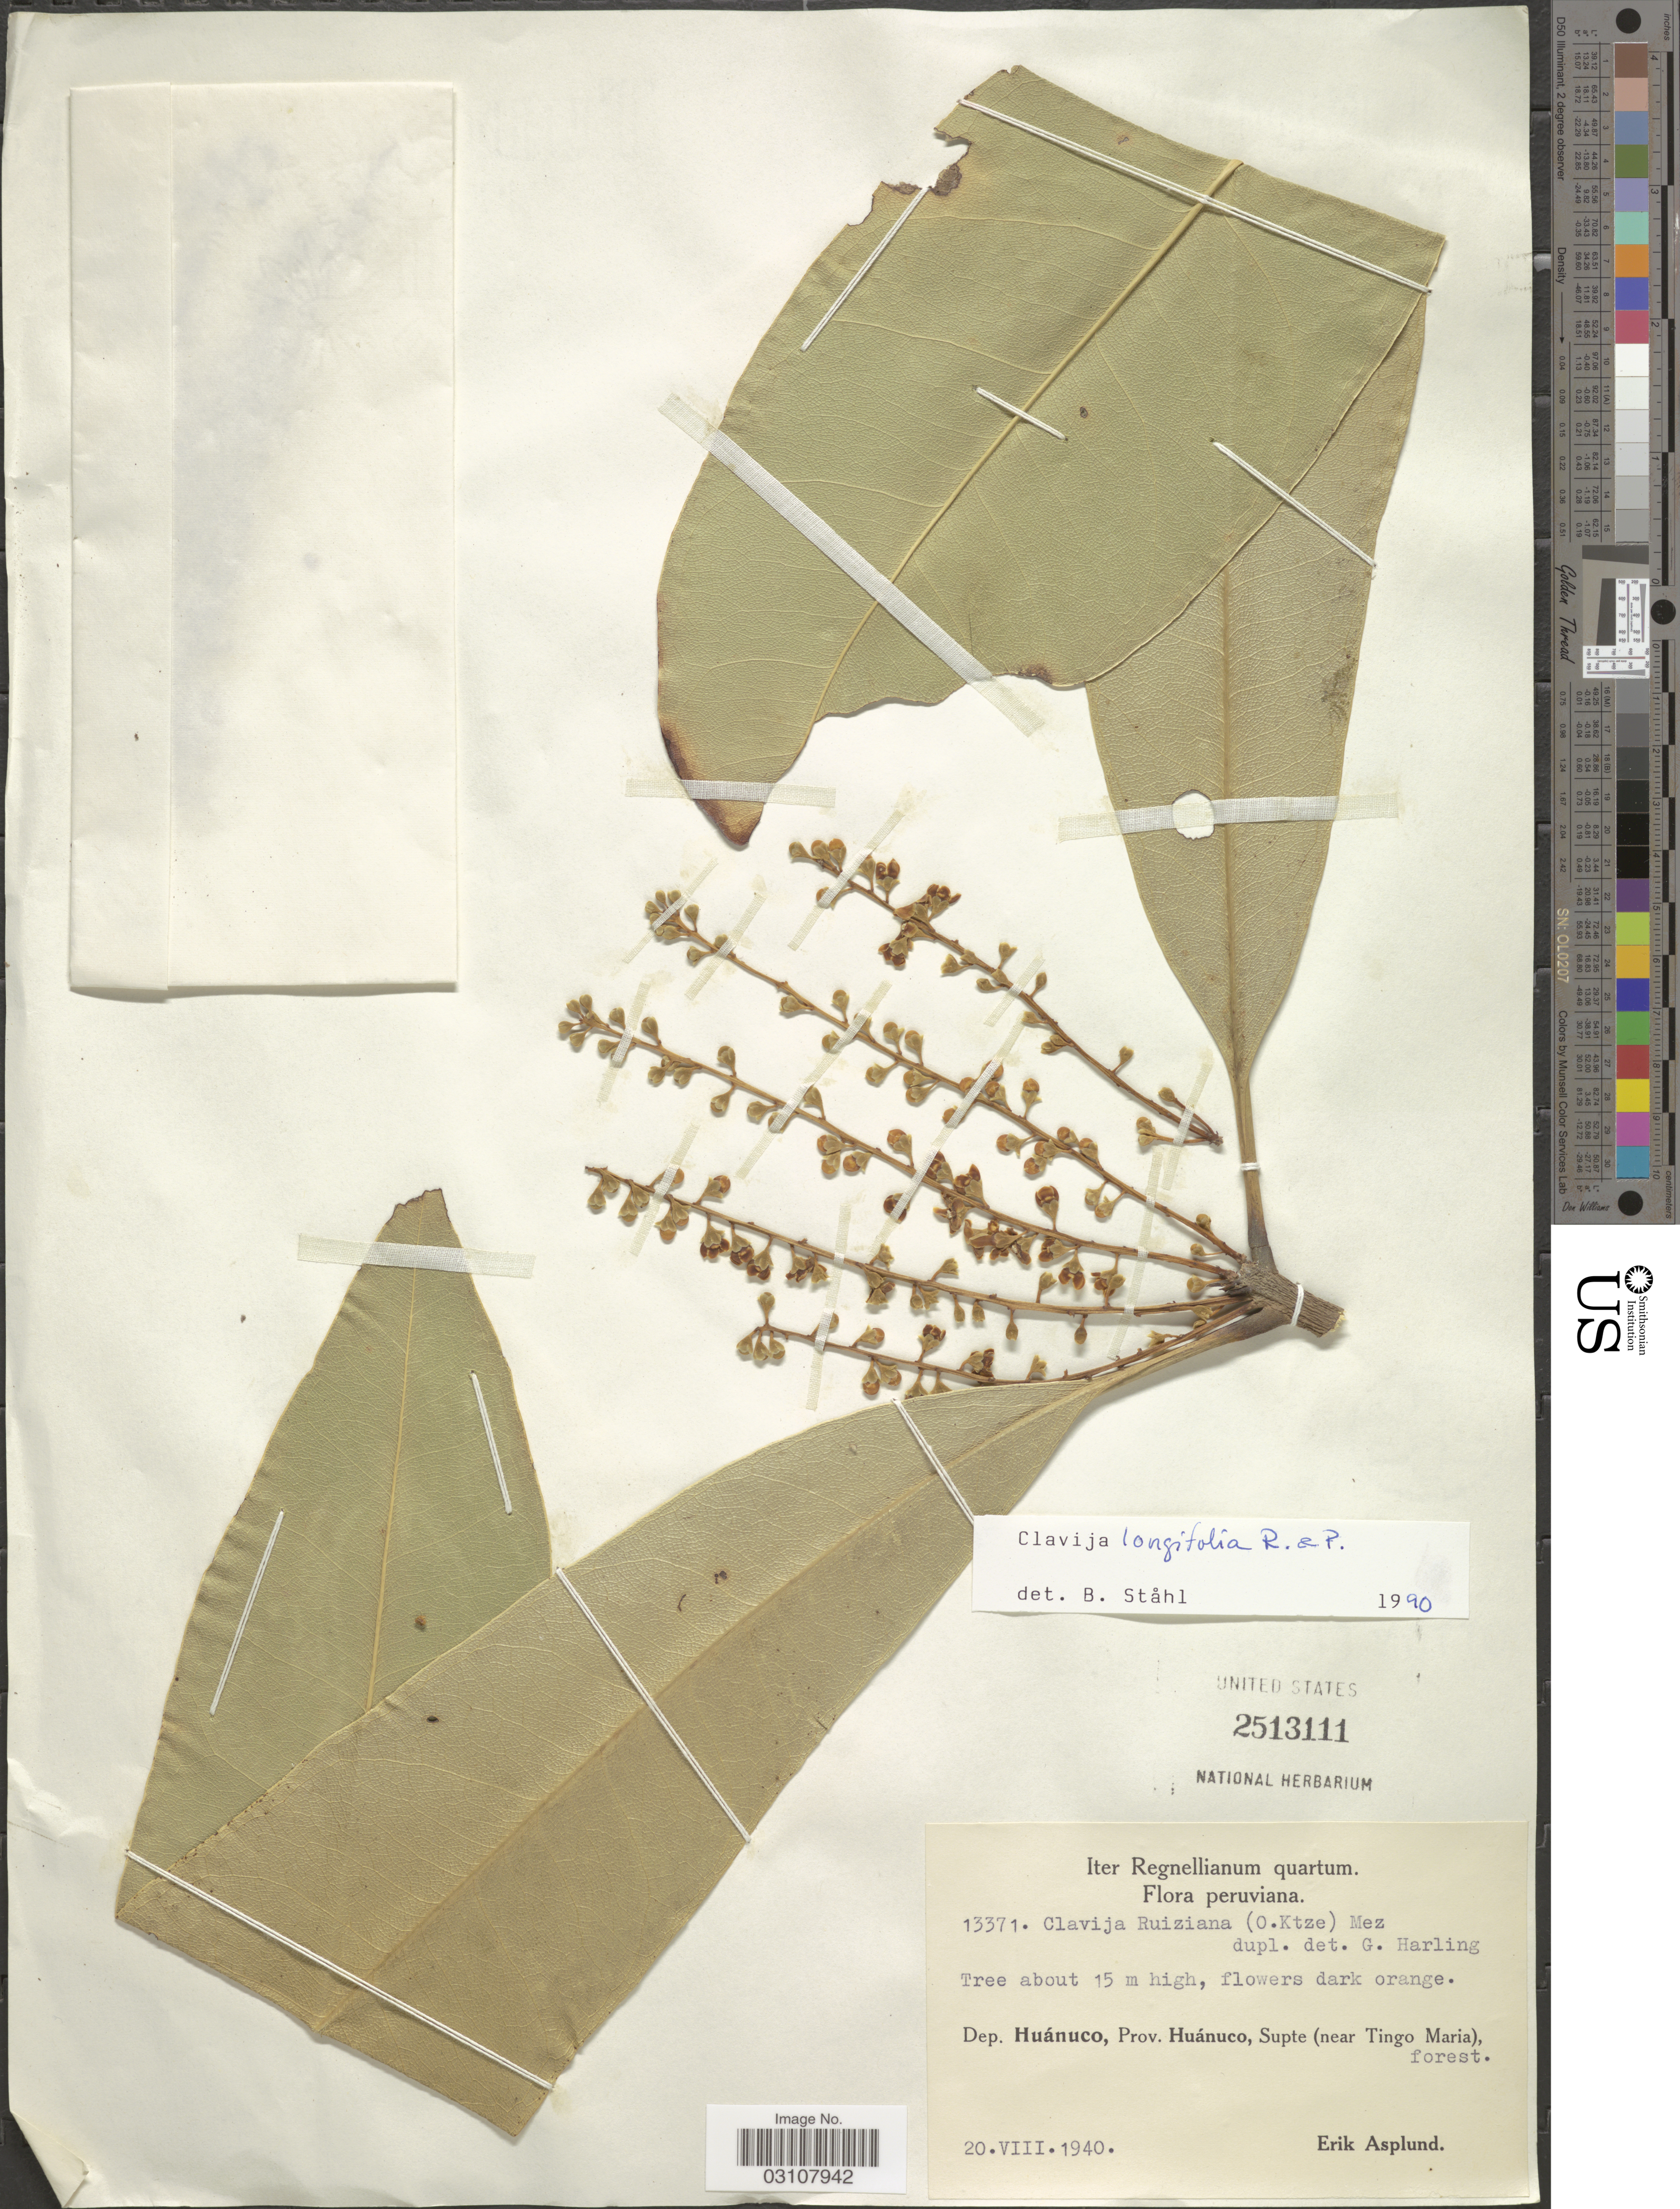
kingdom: Plantae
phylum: Tracheophyta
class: Magnoliopsida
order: Ericales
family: Primulaceae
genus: Clavija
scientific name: Clavija longifolia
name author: (Jacq.) Mez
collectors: E. Asplund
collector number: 13371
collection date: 1940-08-20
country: Peru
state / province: Huánuco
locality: Dep. Huánuco, Prov. Huánuco, Supte (near Tingo Maria).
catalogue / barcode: US 2513111